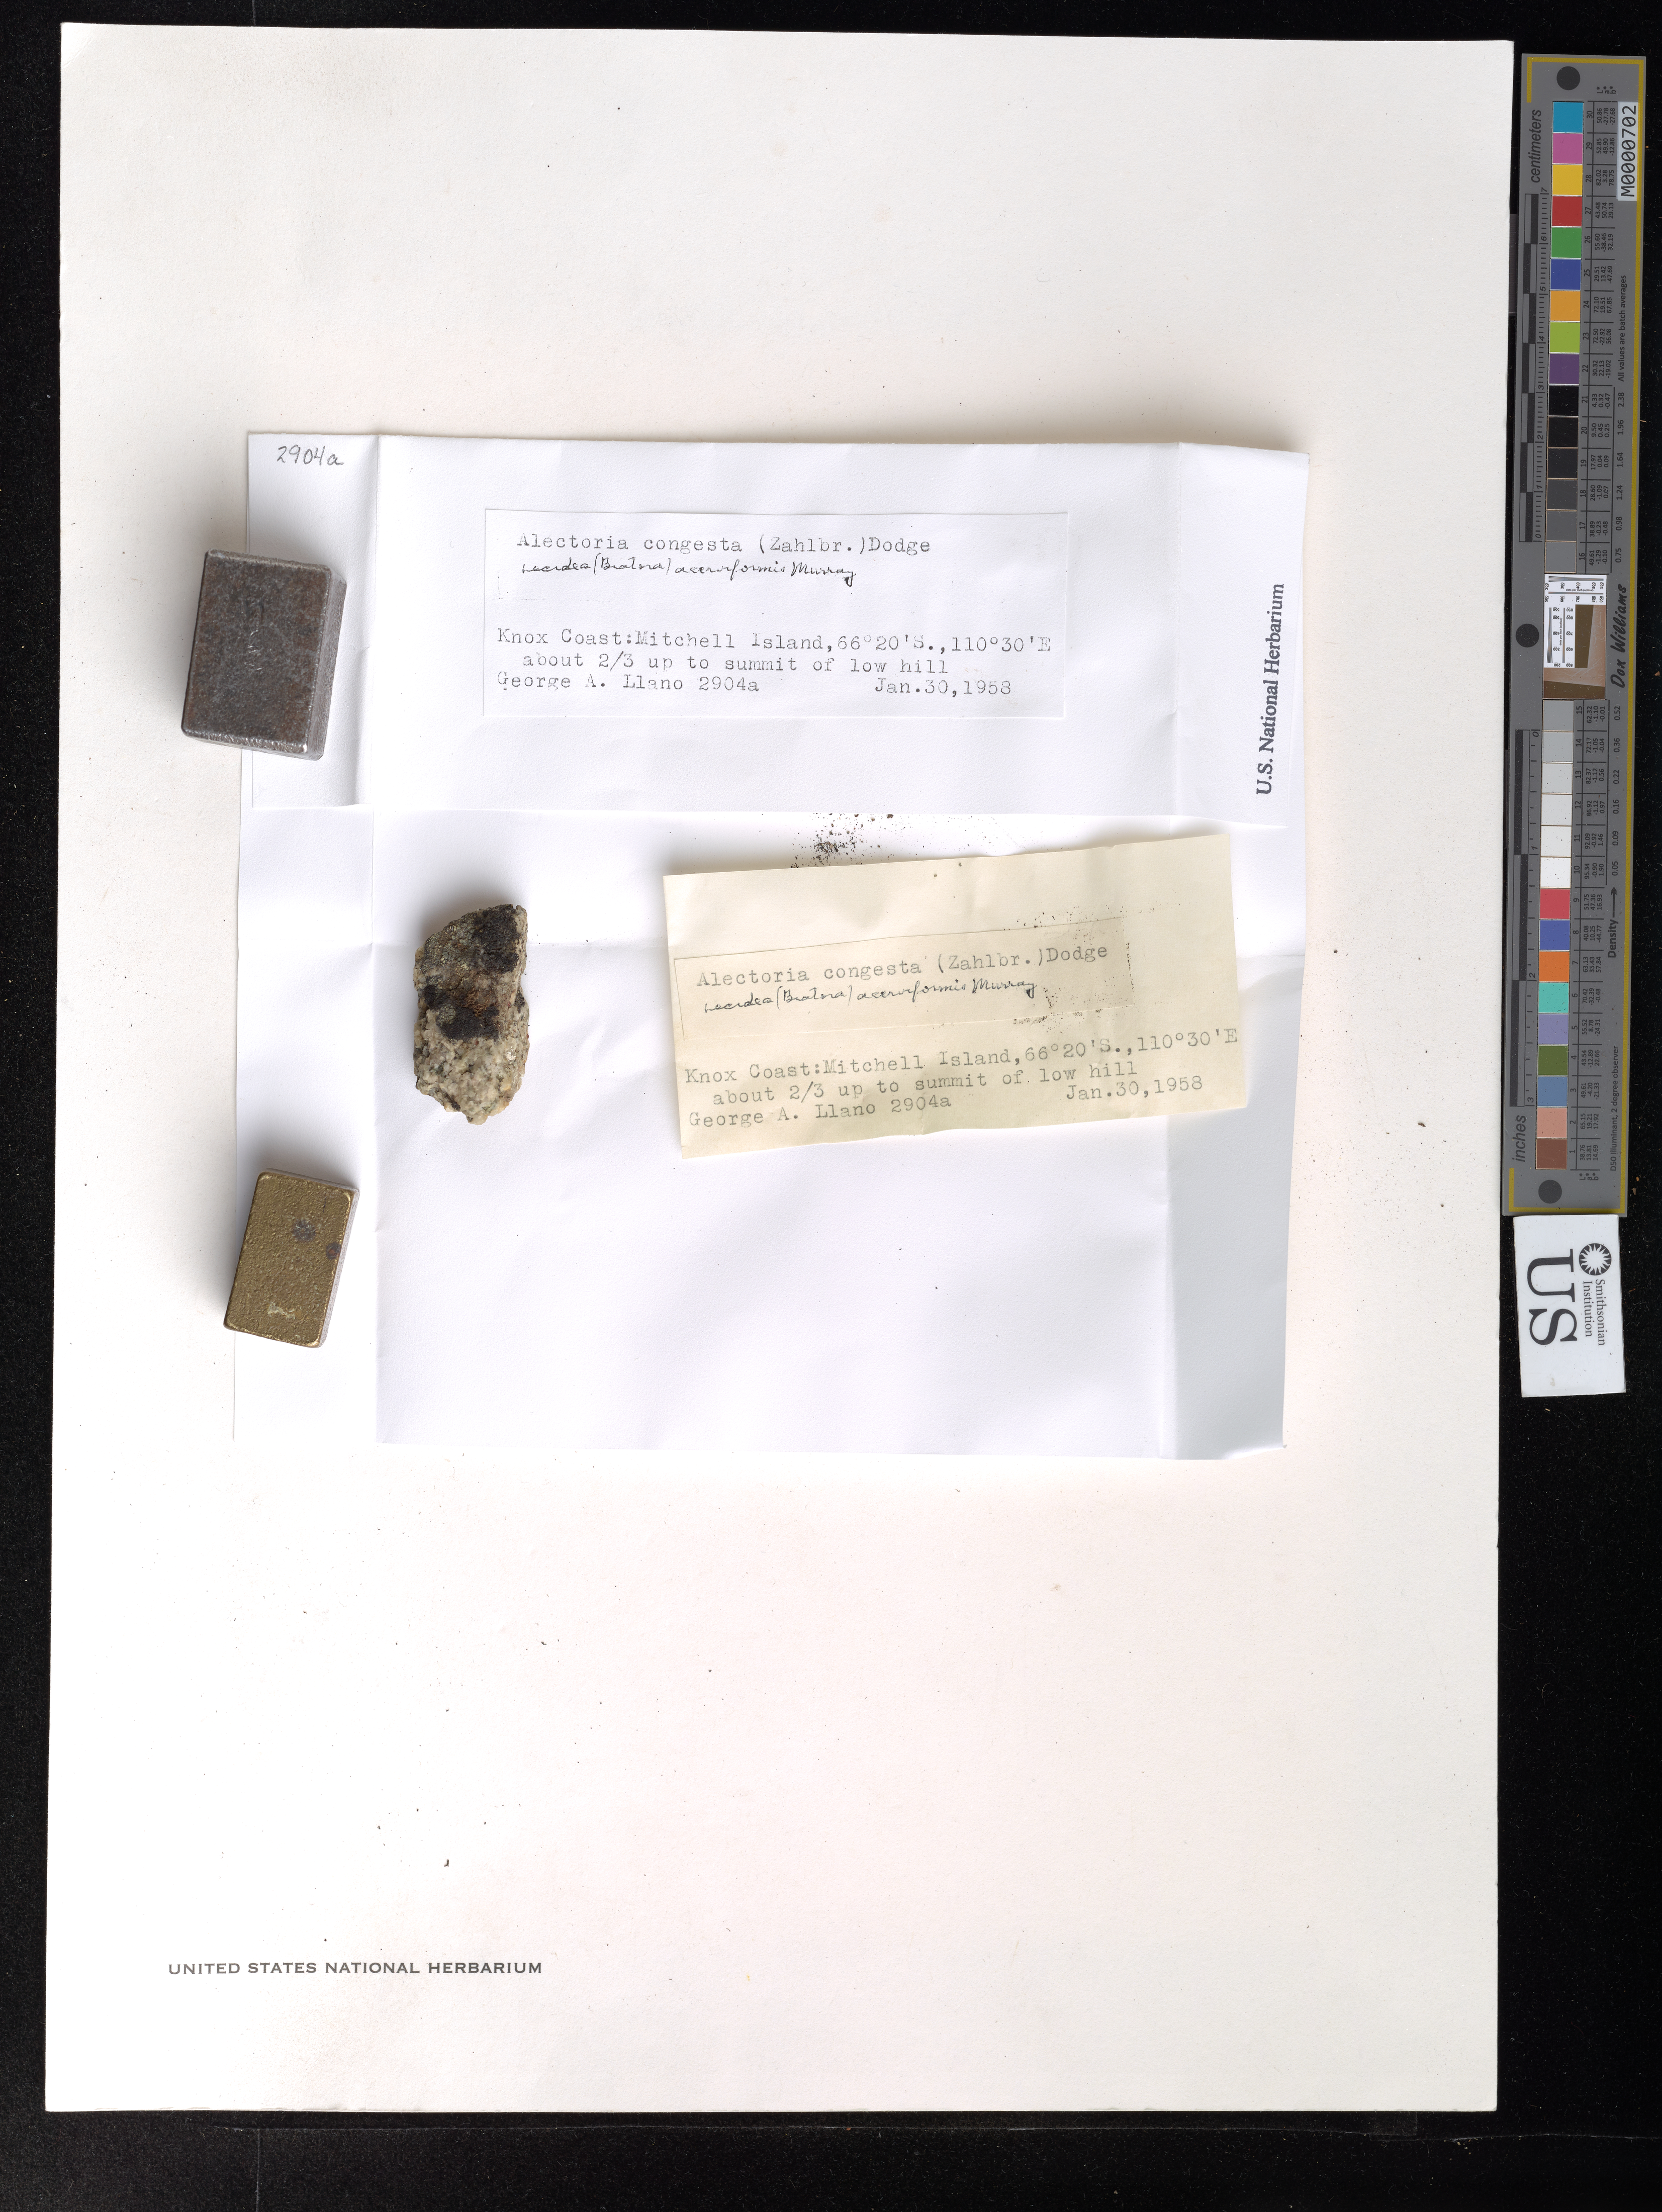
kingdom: Fungi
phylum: Ascomycota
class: Lecanoromycetes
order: Caliciales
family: Caliciaceae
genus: Amandinea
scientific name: Amandinea coniops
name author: (Wahlenb.) M. Choisy ex Scheid & H. Mayrhofer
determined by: Lichen Identifications Updating Project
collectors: G. Llano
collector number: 2904a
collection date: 1958-01-30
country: Antarctica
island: Mitchell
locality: Knox Coast. about 2/3's up to summit of low hill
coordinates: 66 20 S, 110 30 E